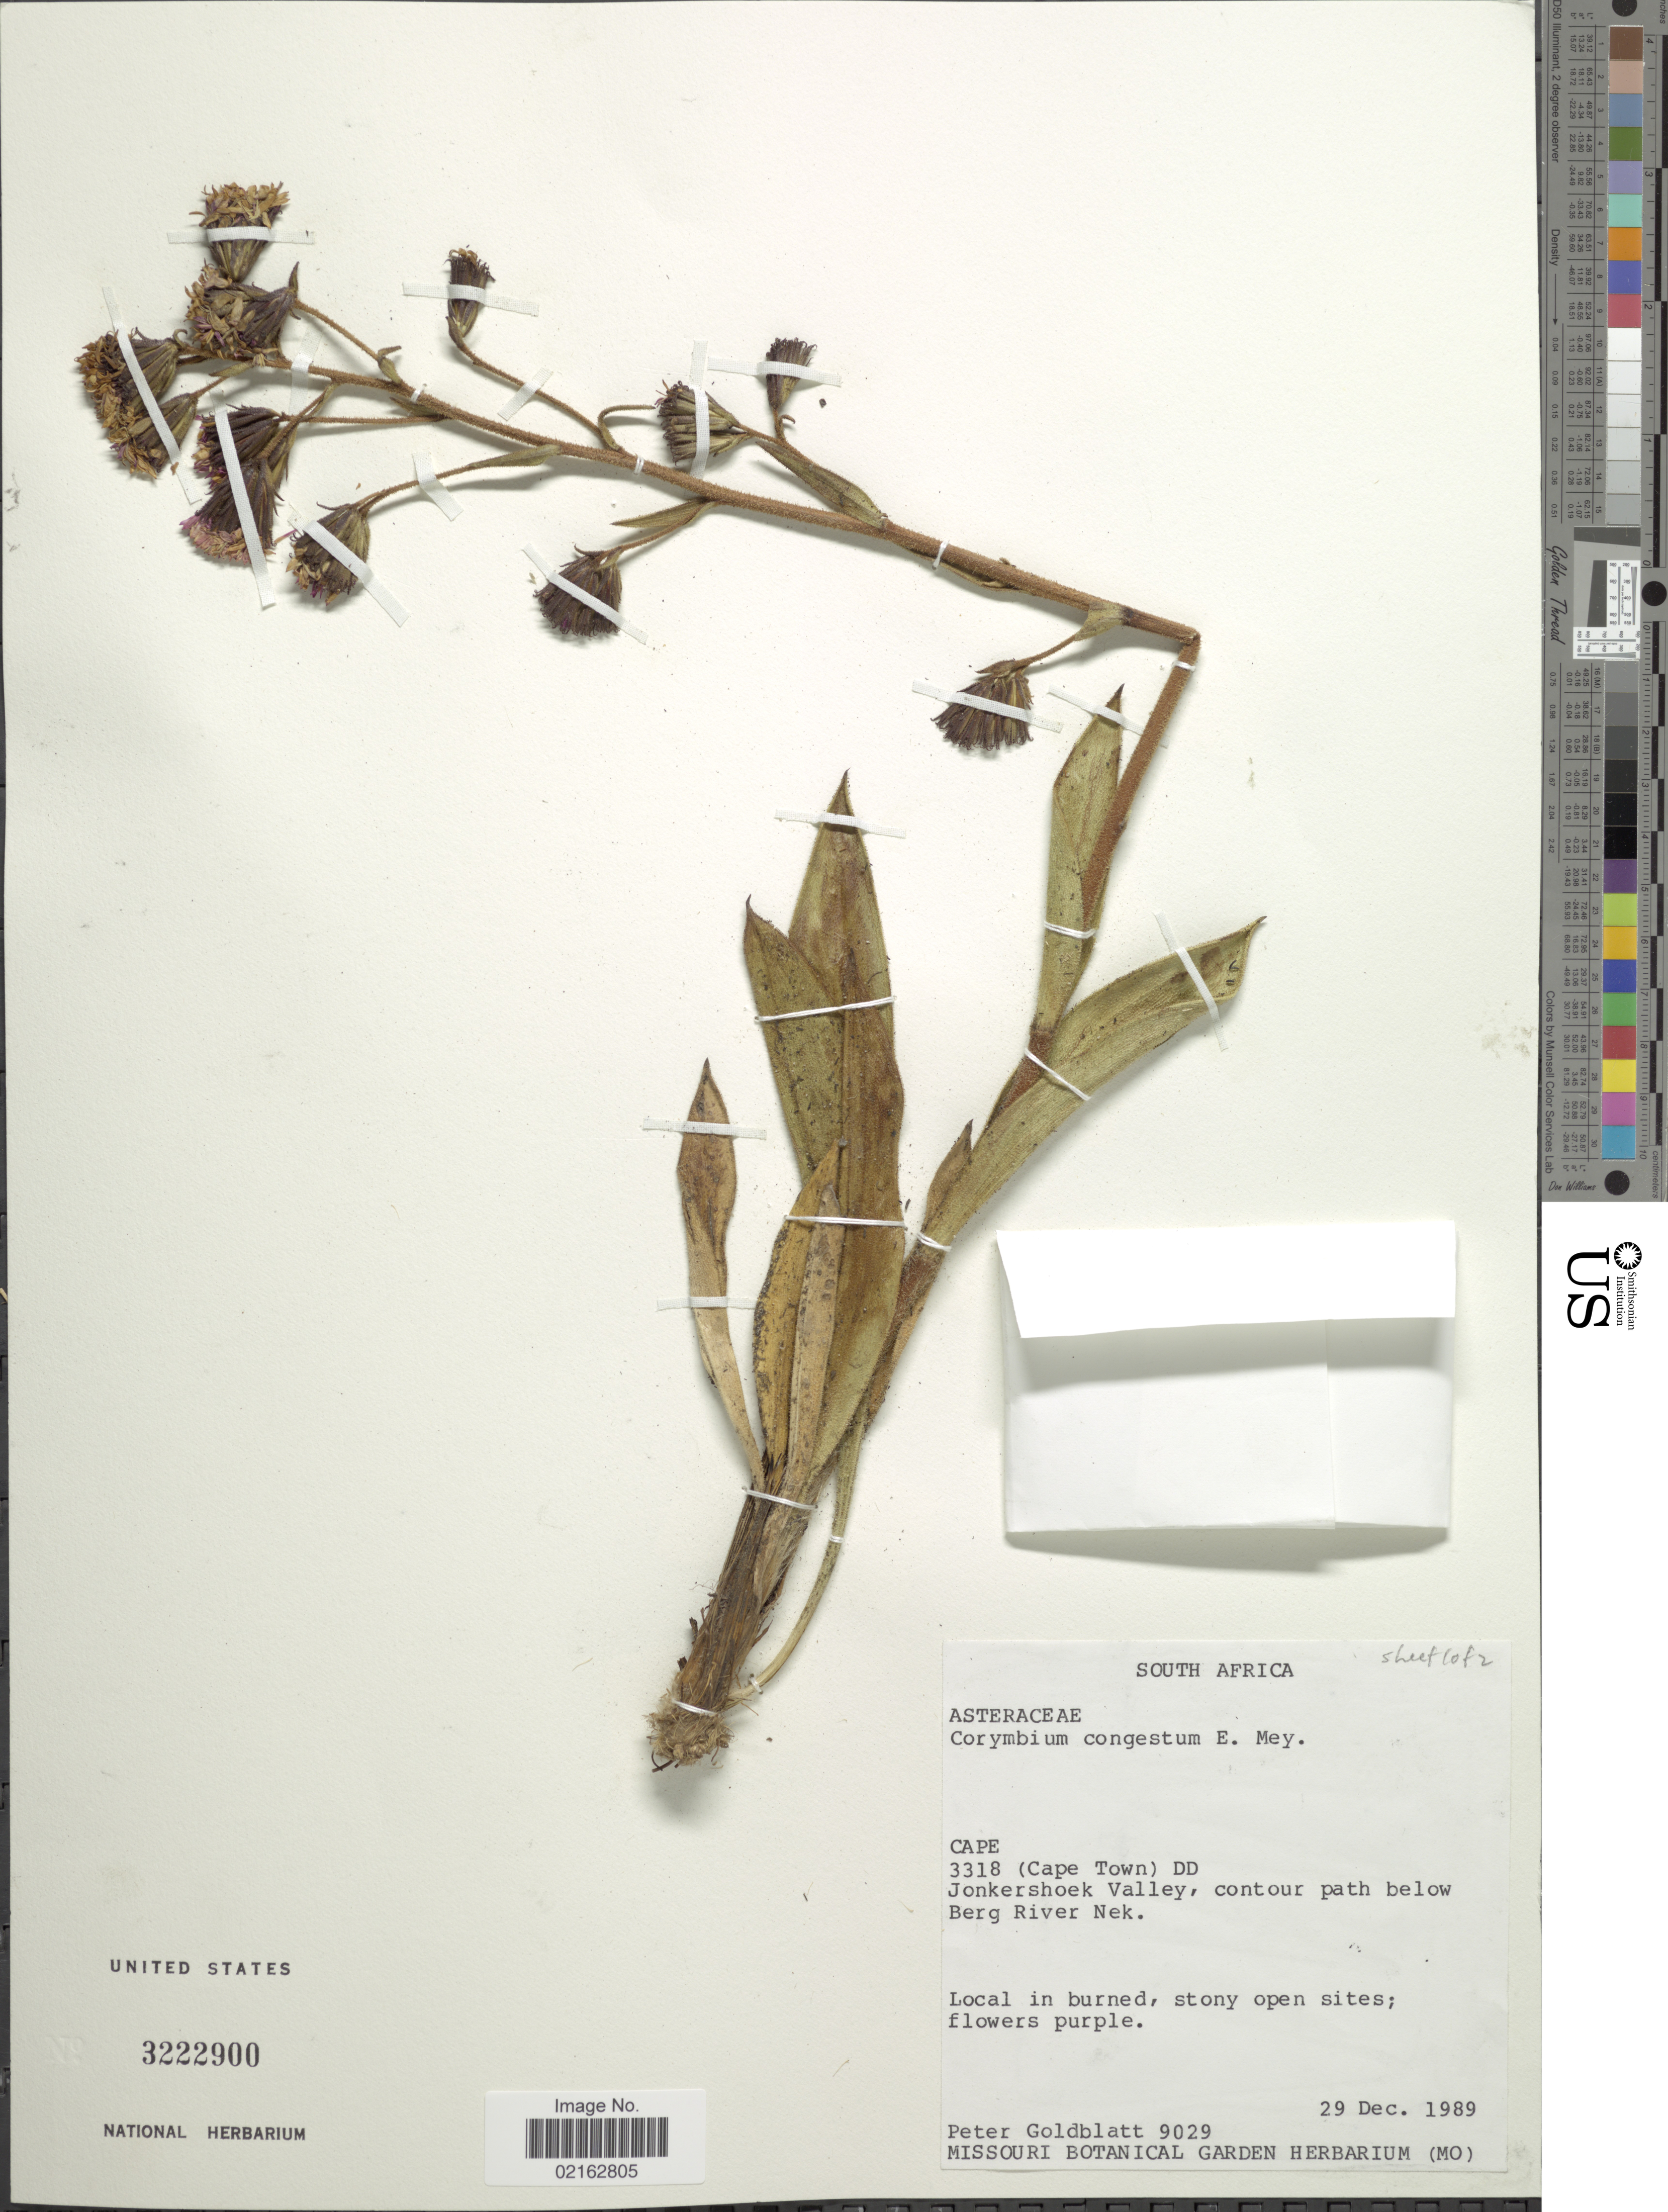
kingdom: Plantae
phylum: Tracheophyta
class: Magnoliopsida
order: Asterales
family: Asteraceae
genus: Corymbium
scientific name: Corymbium congestum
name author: E. Mey. ex DC.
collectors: P. Goldblatt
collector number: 9029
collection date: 1989-12-29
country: South Africa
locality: Cape. 3318 (Cape Town) DD. Jonkershoek Valley, contour path below Berg River Nek.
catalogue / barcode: US 3222900